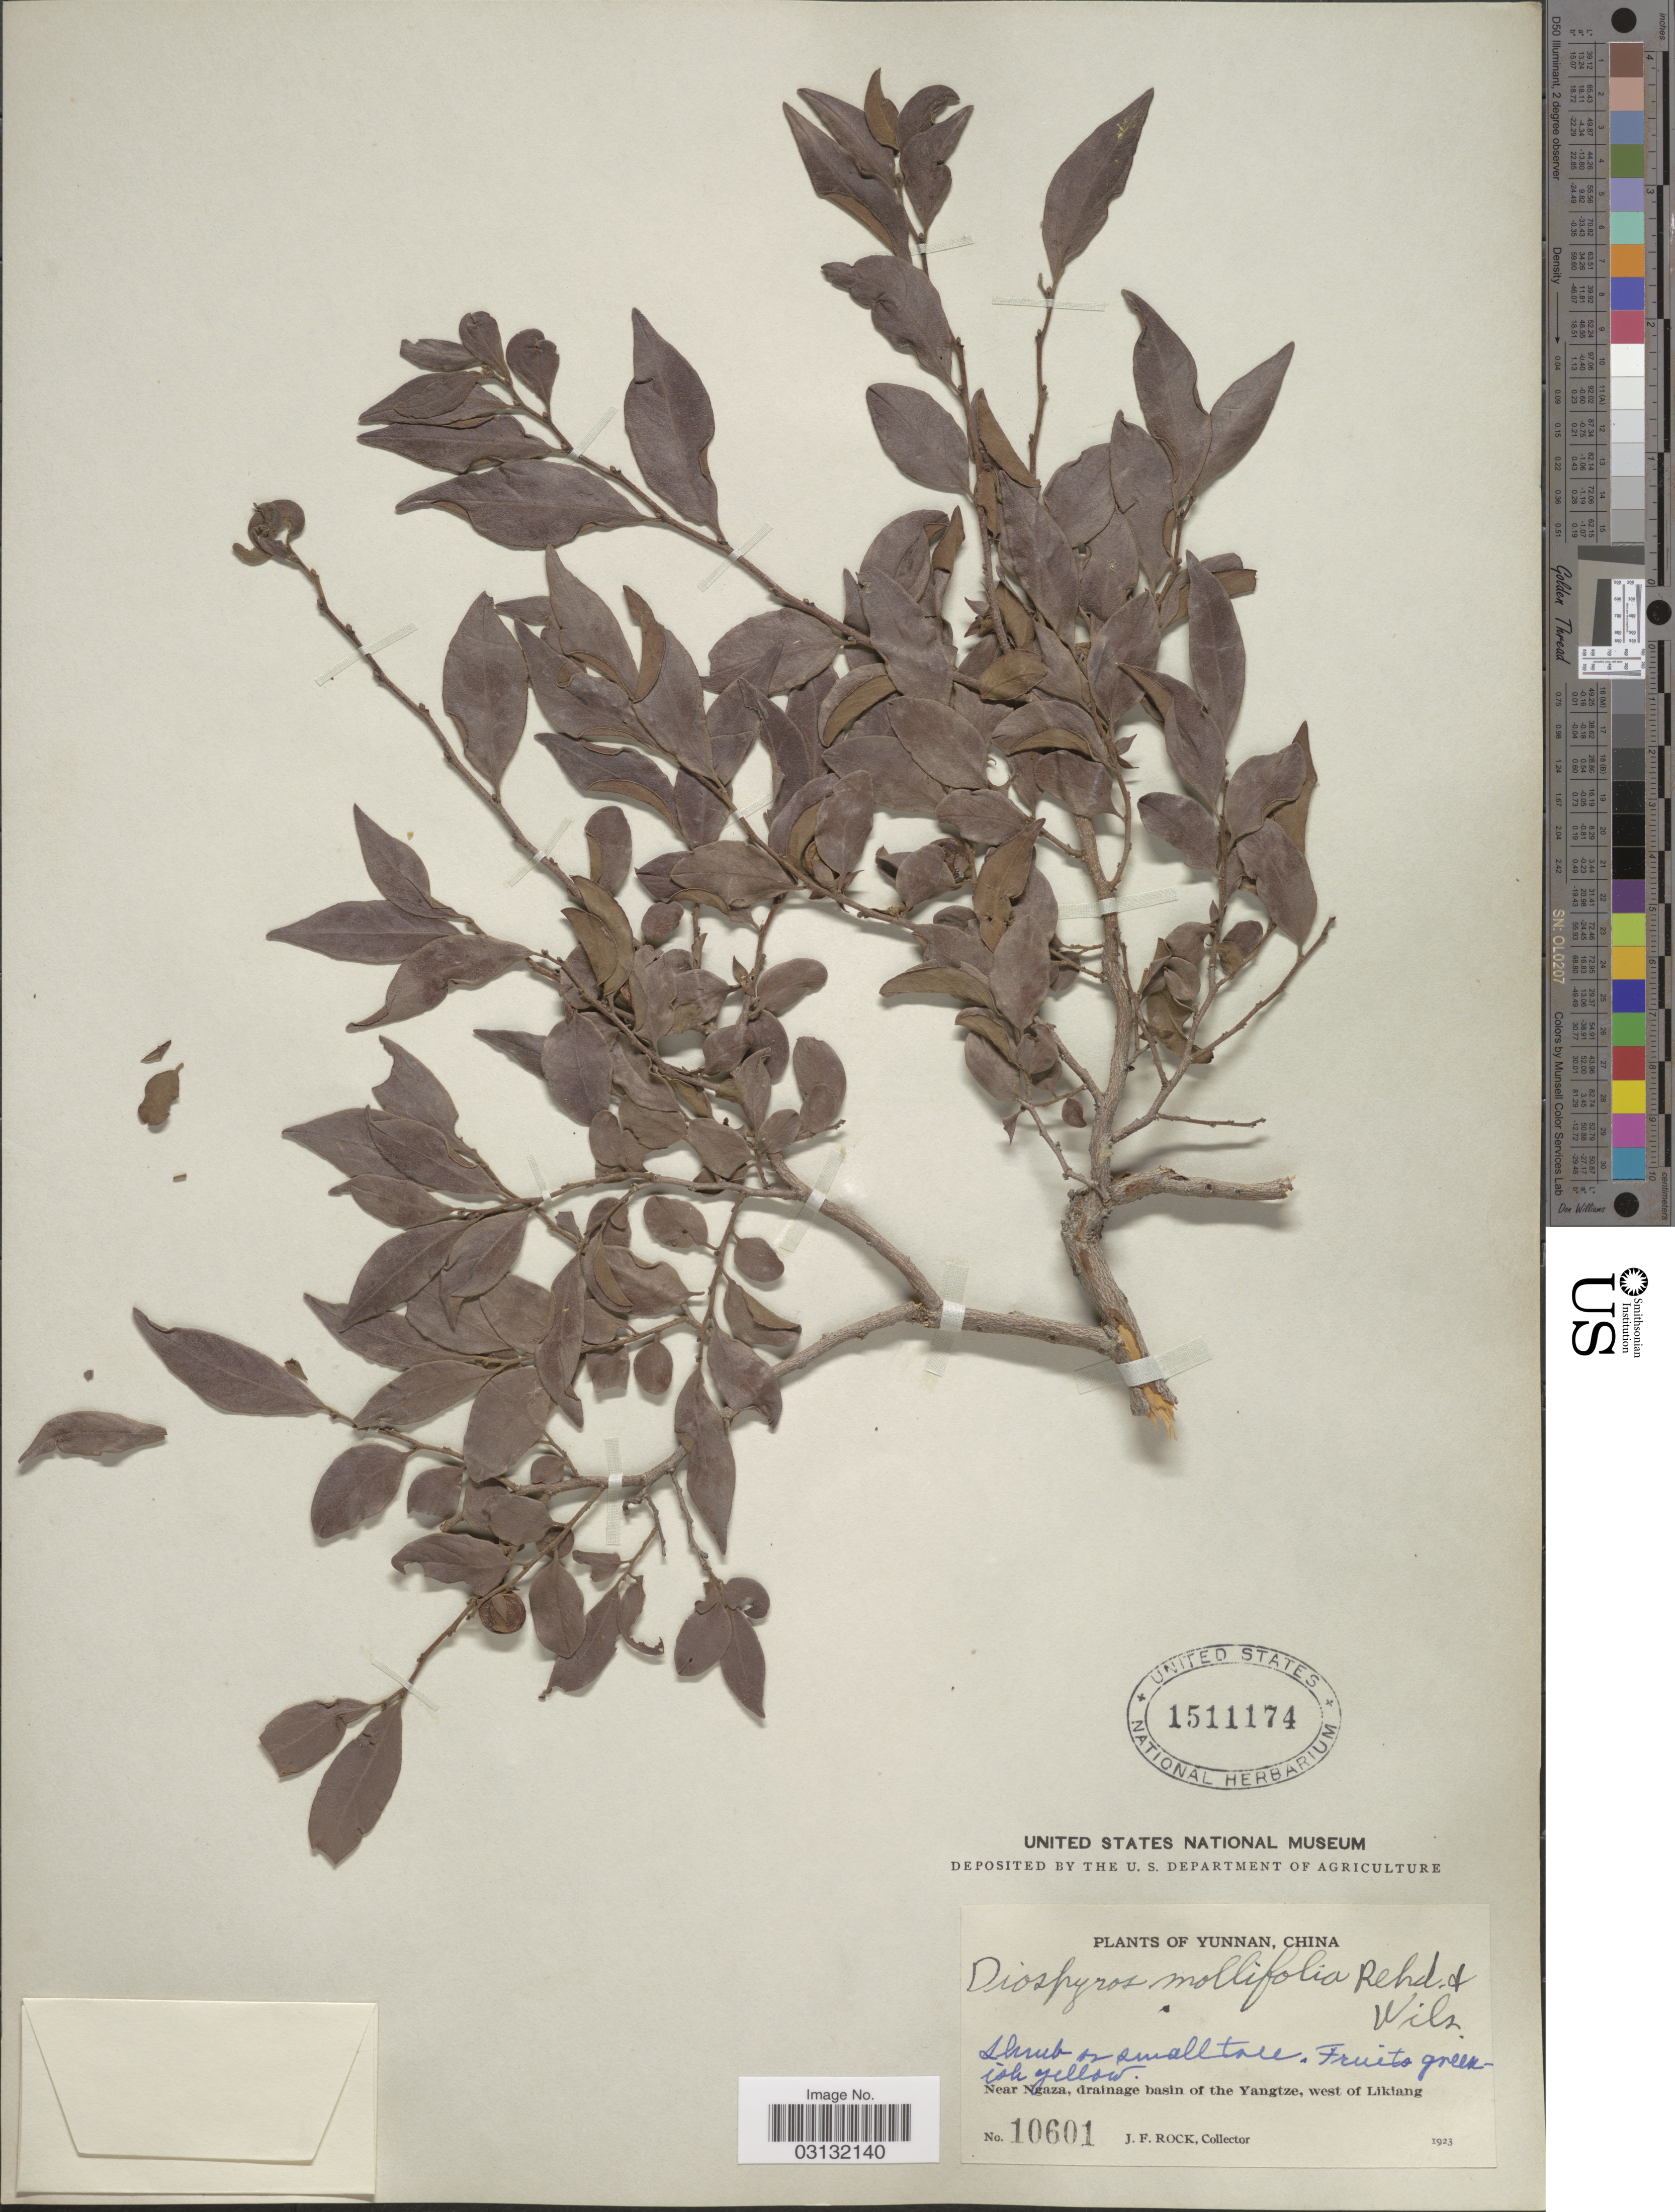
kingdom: Plantae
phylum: Tracheophyta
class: Magnoliopsida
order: Ericales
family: Ebenaceae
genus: Diospyros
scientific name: Diospyros mollifolia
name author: Rehder & E.H. Wilson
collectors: J. Rock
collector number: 10601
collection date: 1923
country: China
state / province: Yunnan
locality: Near Ngaza, drainage basin of the Yangtze, west of Likiang.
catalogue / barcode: US 1511174